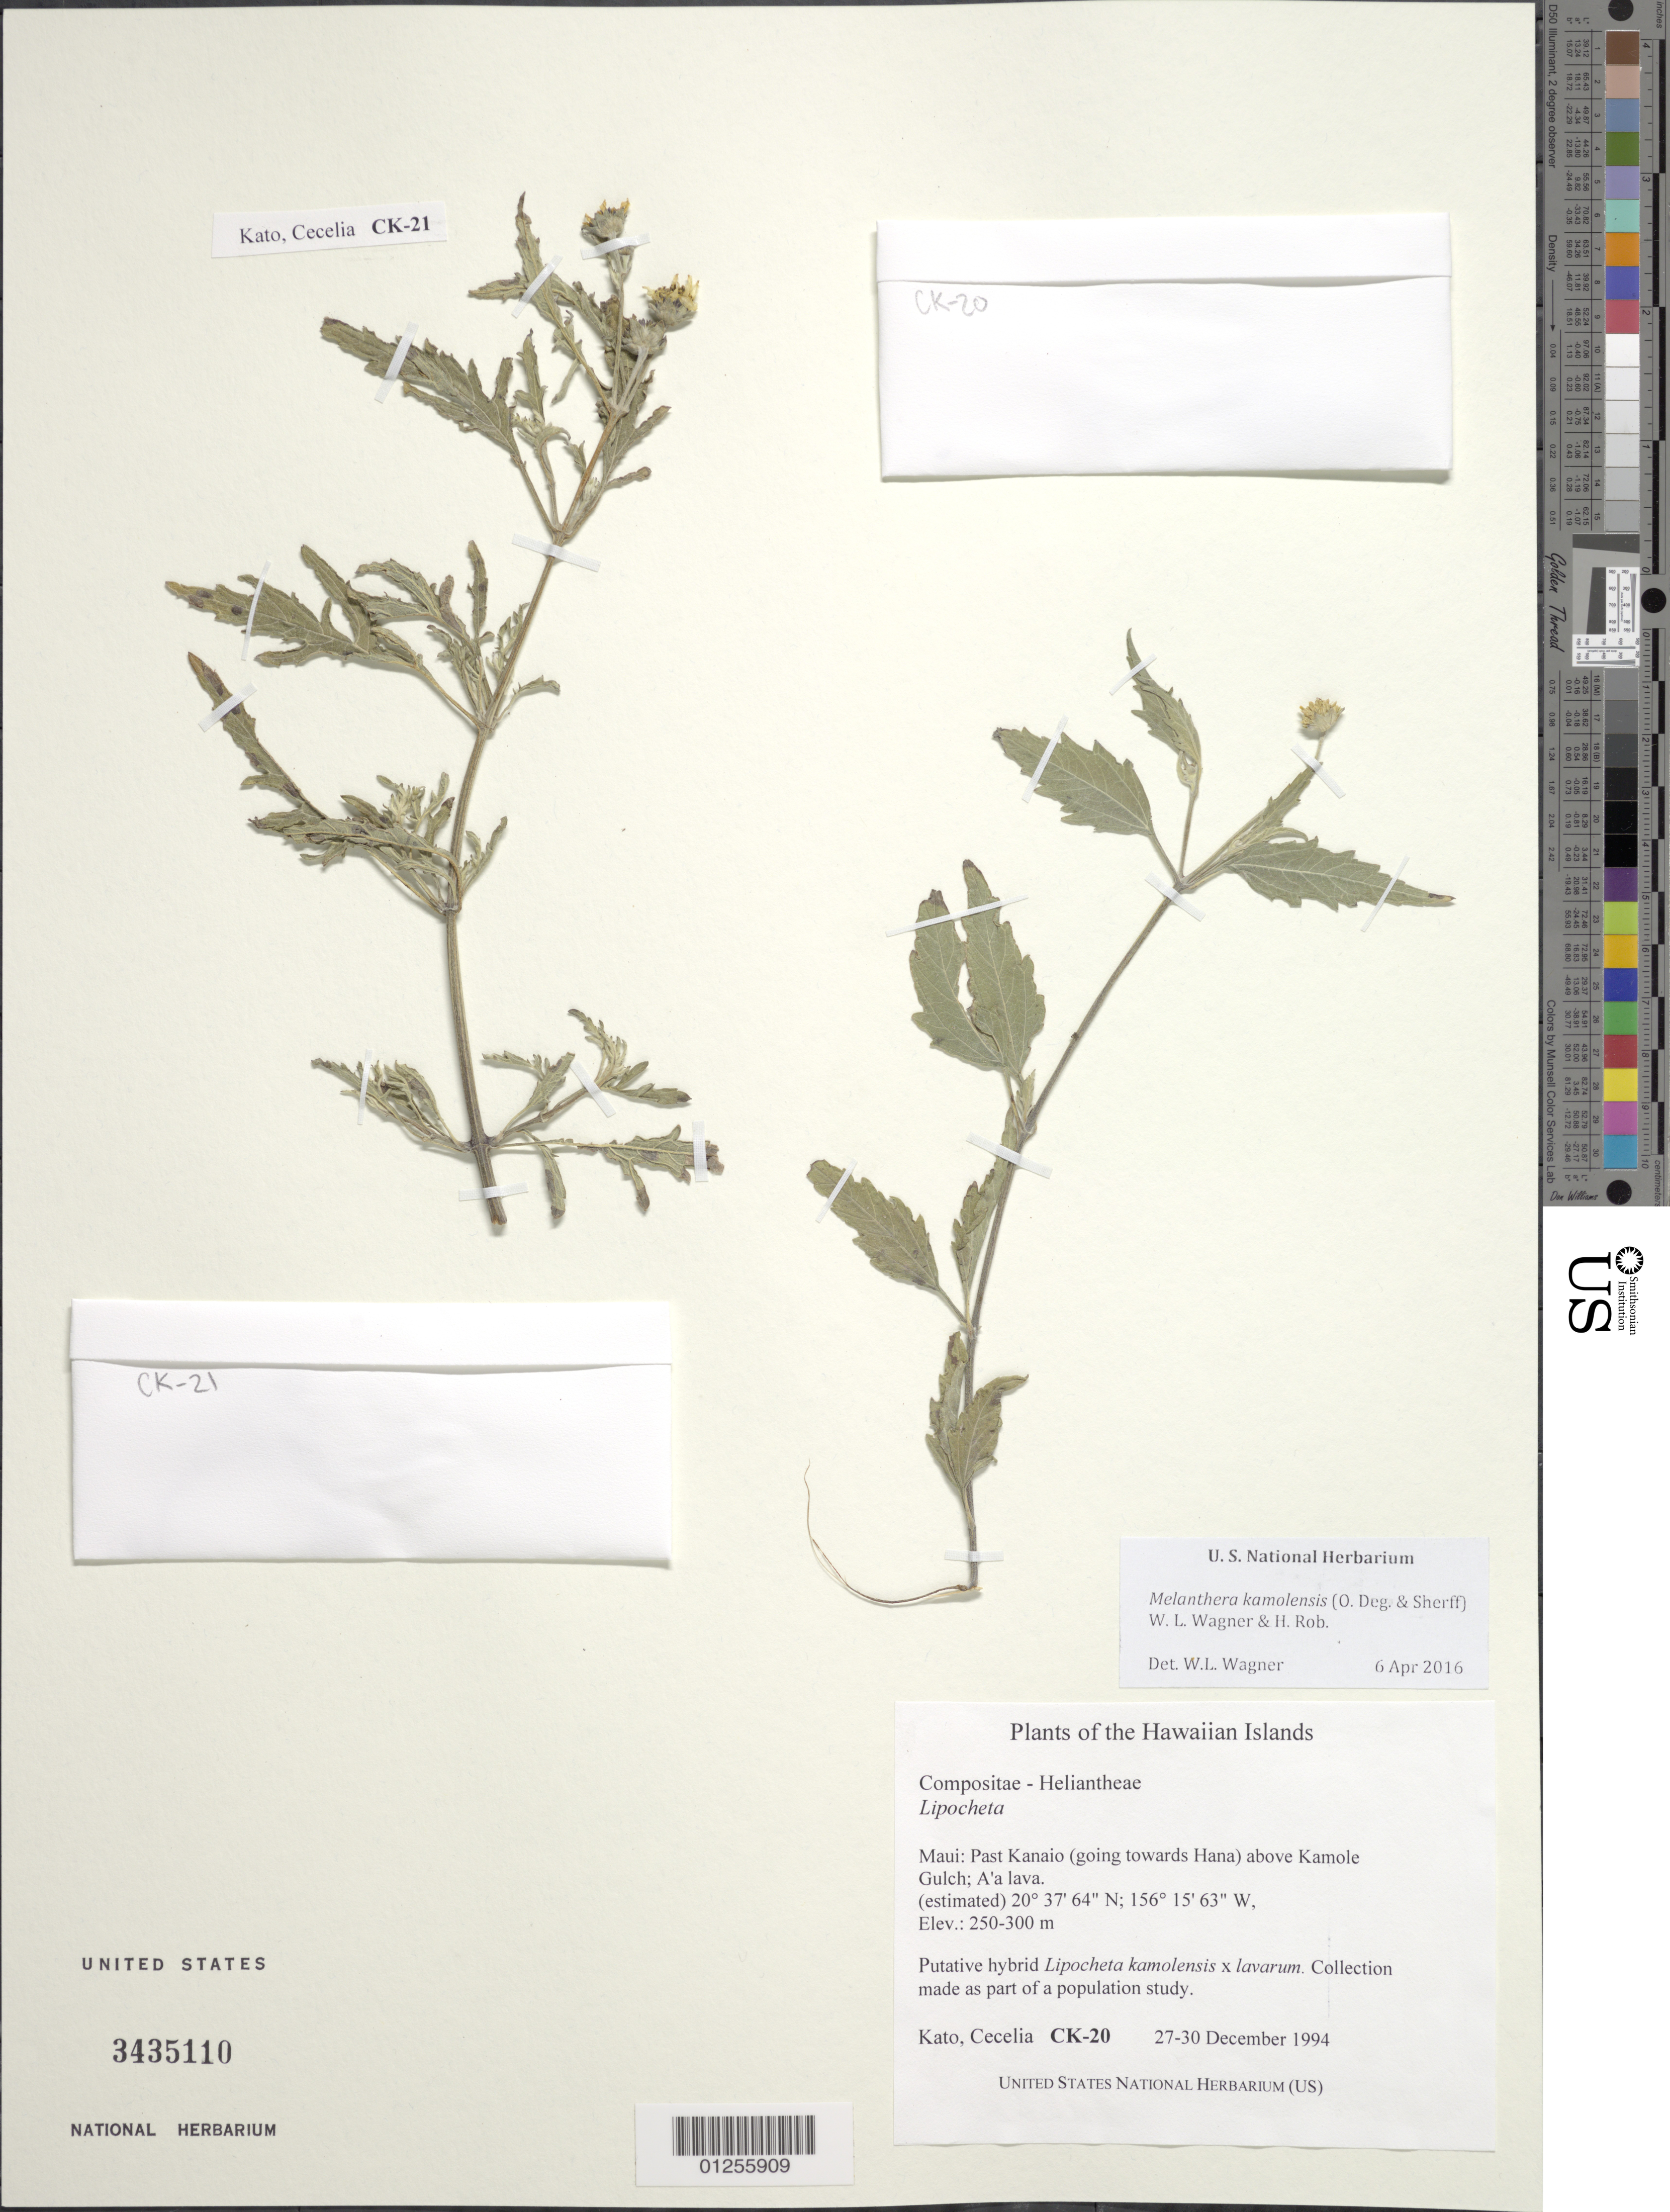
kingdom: Plantae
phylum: Tracheophyta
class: Magnoliopsida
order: Asterales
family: Asteraceae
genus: Wollastonia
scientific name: Wollastonia kamolensis x W. lavarum (Gaudich.) Orchard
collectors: C. Kato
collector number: CK-20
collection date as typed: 27 - 30 Dec 1994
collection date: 1994-12-27/1994-12-30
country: United States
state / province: Hawaii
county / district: Maui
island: Maui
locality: Past Kanaio (going towards Hana) above Kamole Gulch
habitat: A'a lava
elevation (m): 250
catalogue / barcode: US 3435110